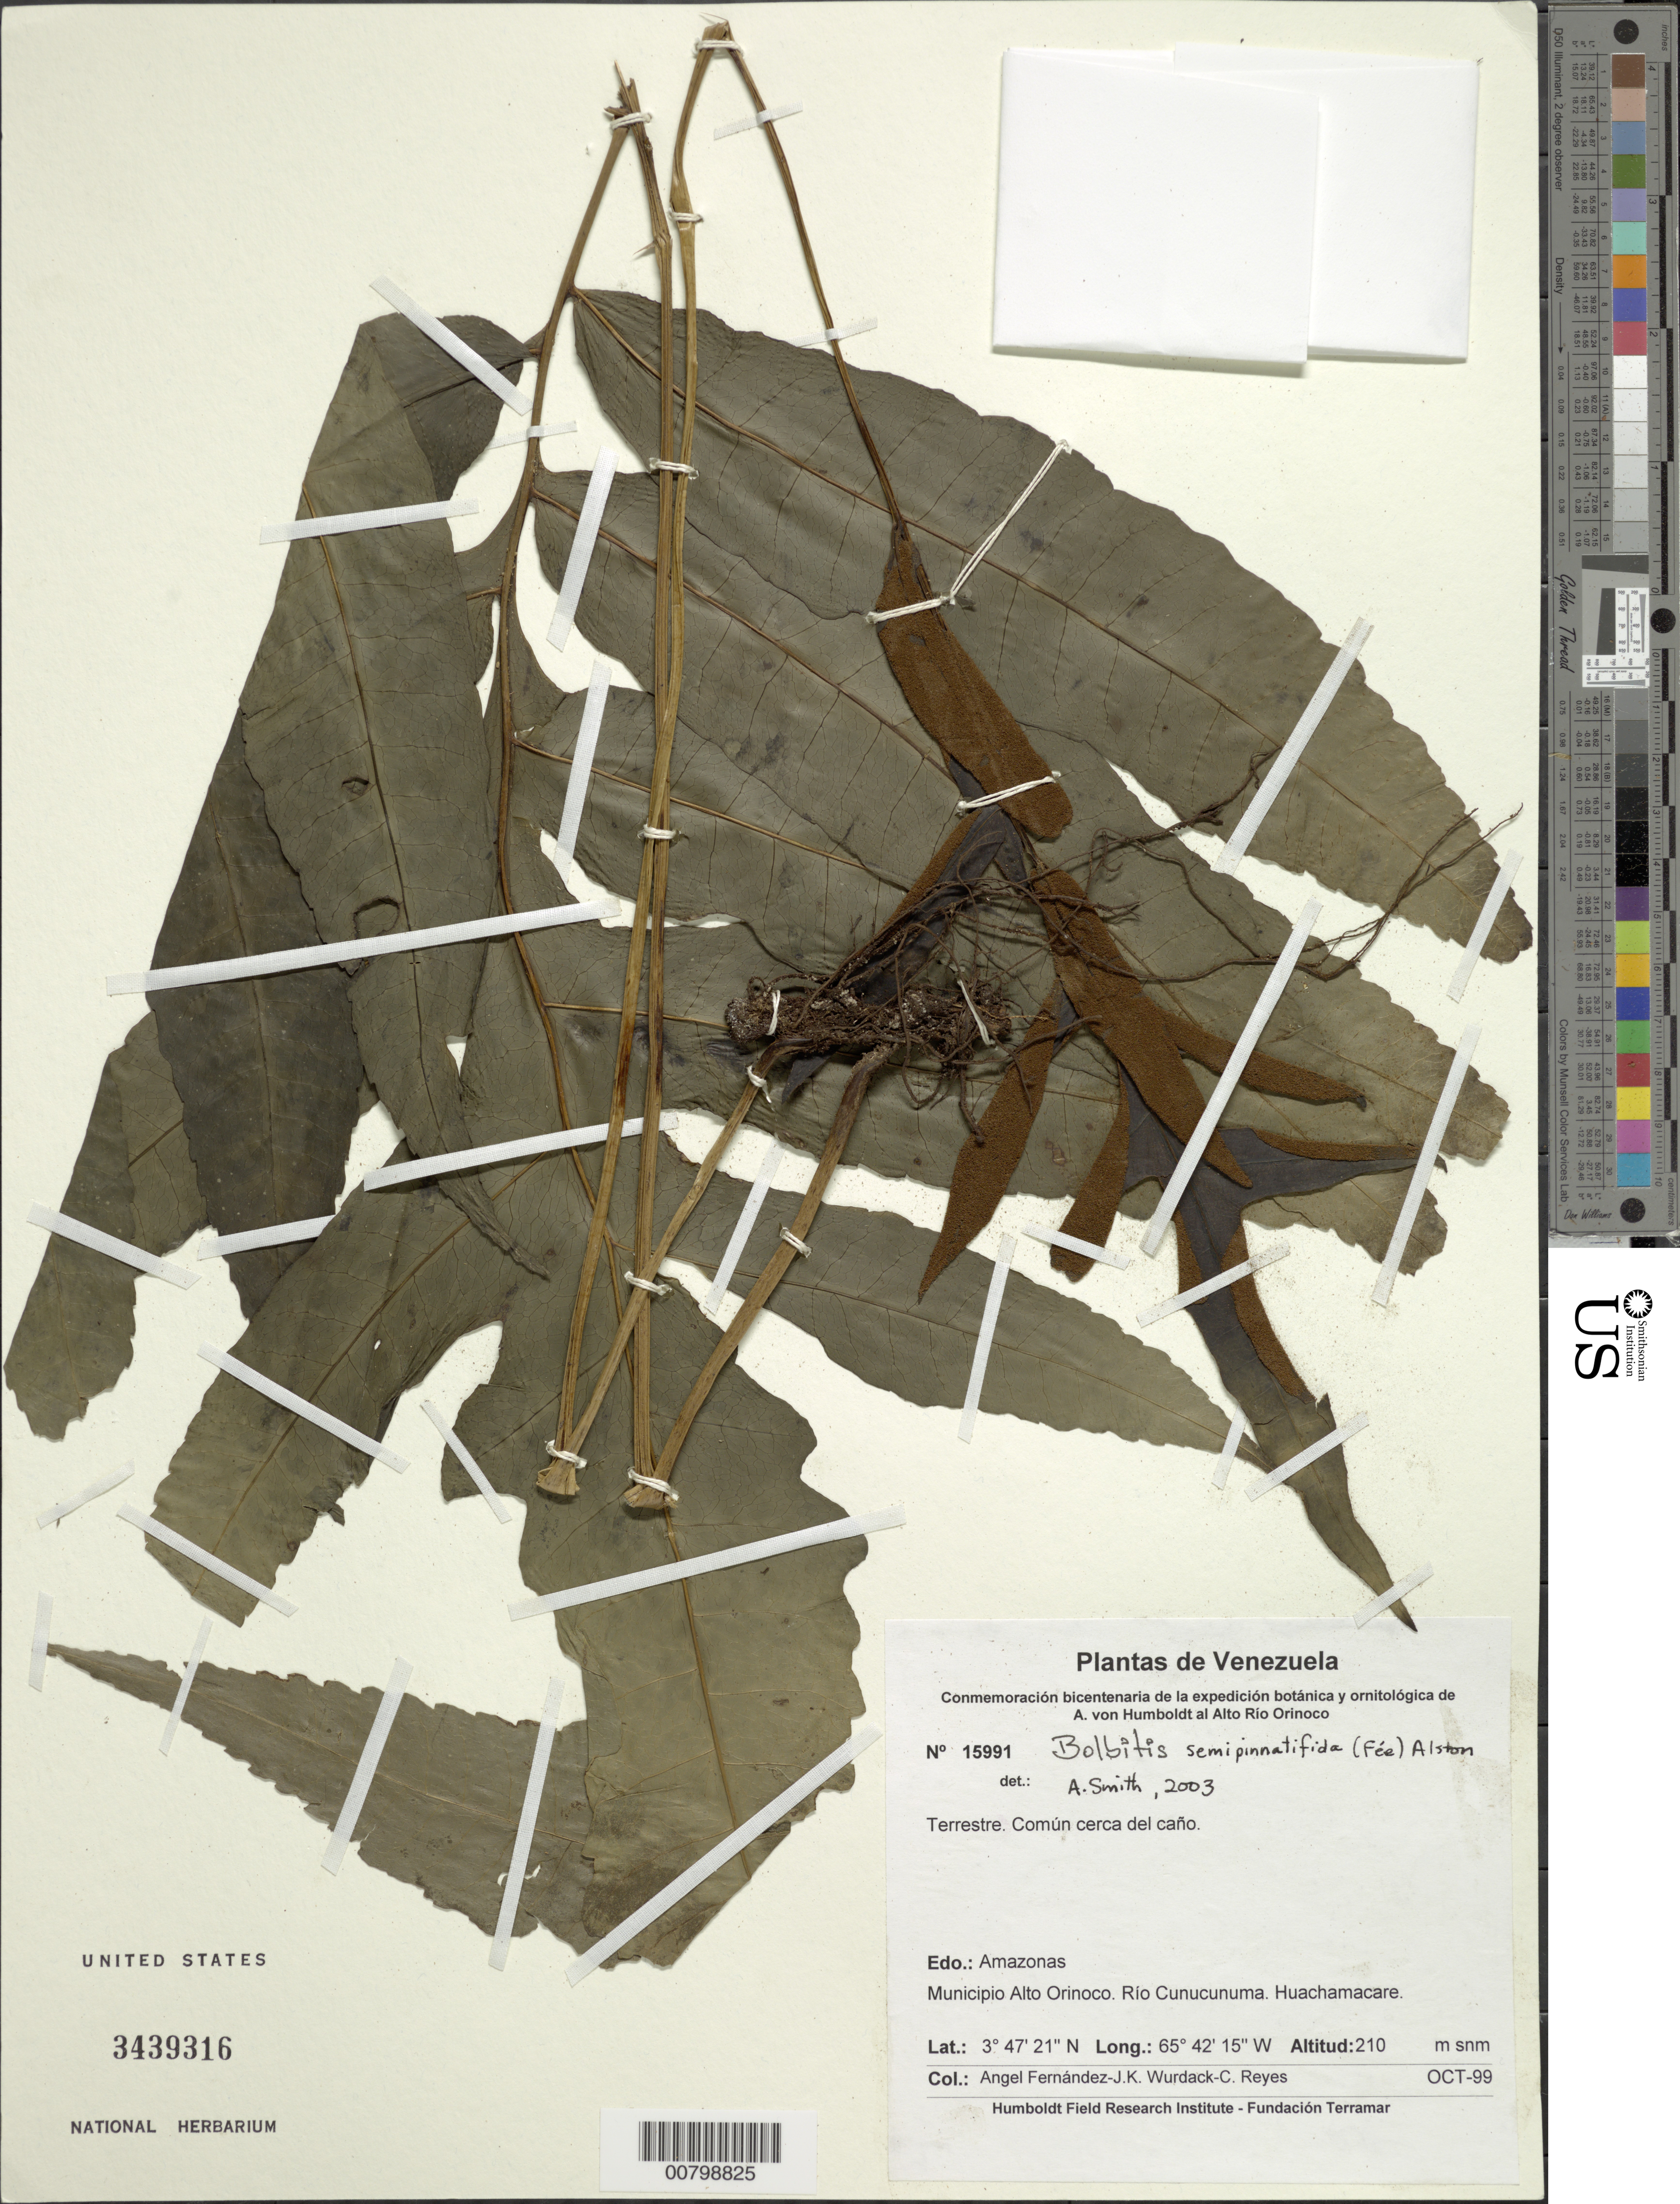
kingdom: Plantae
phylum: Tracheophyta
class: Polypodiopsida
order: Polypodiales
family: Dryopteridaceae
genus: Bolbitis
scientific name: Bolbitis semipinnatifida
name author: (Fée) Alston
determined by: Smith, Alan R., (UC)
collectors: A. Fernández, K. Wurdack & C. Reyes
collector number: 15991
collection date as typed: Oct-99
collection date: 1999-10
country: Venezuela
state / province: Amazonas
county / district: Alto Orinoco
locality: Río Cunucunuma, Huachamacare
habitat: Caño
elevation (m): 210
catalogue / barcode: US 3439316